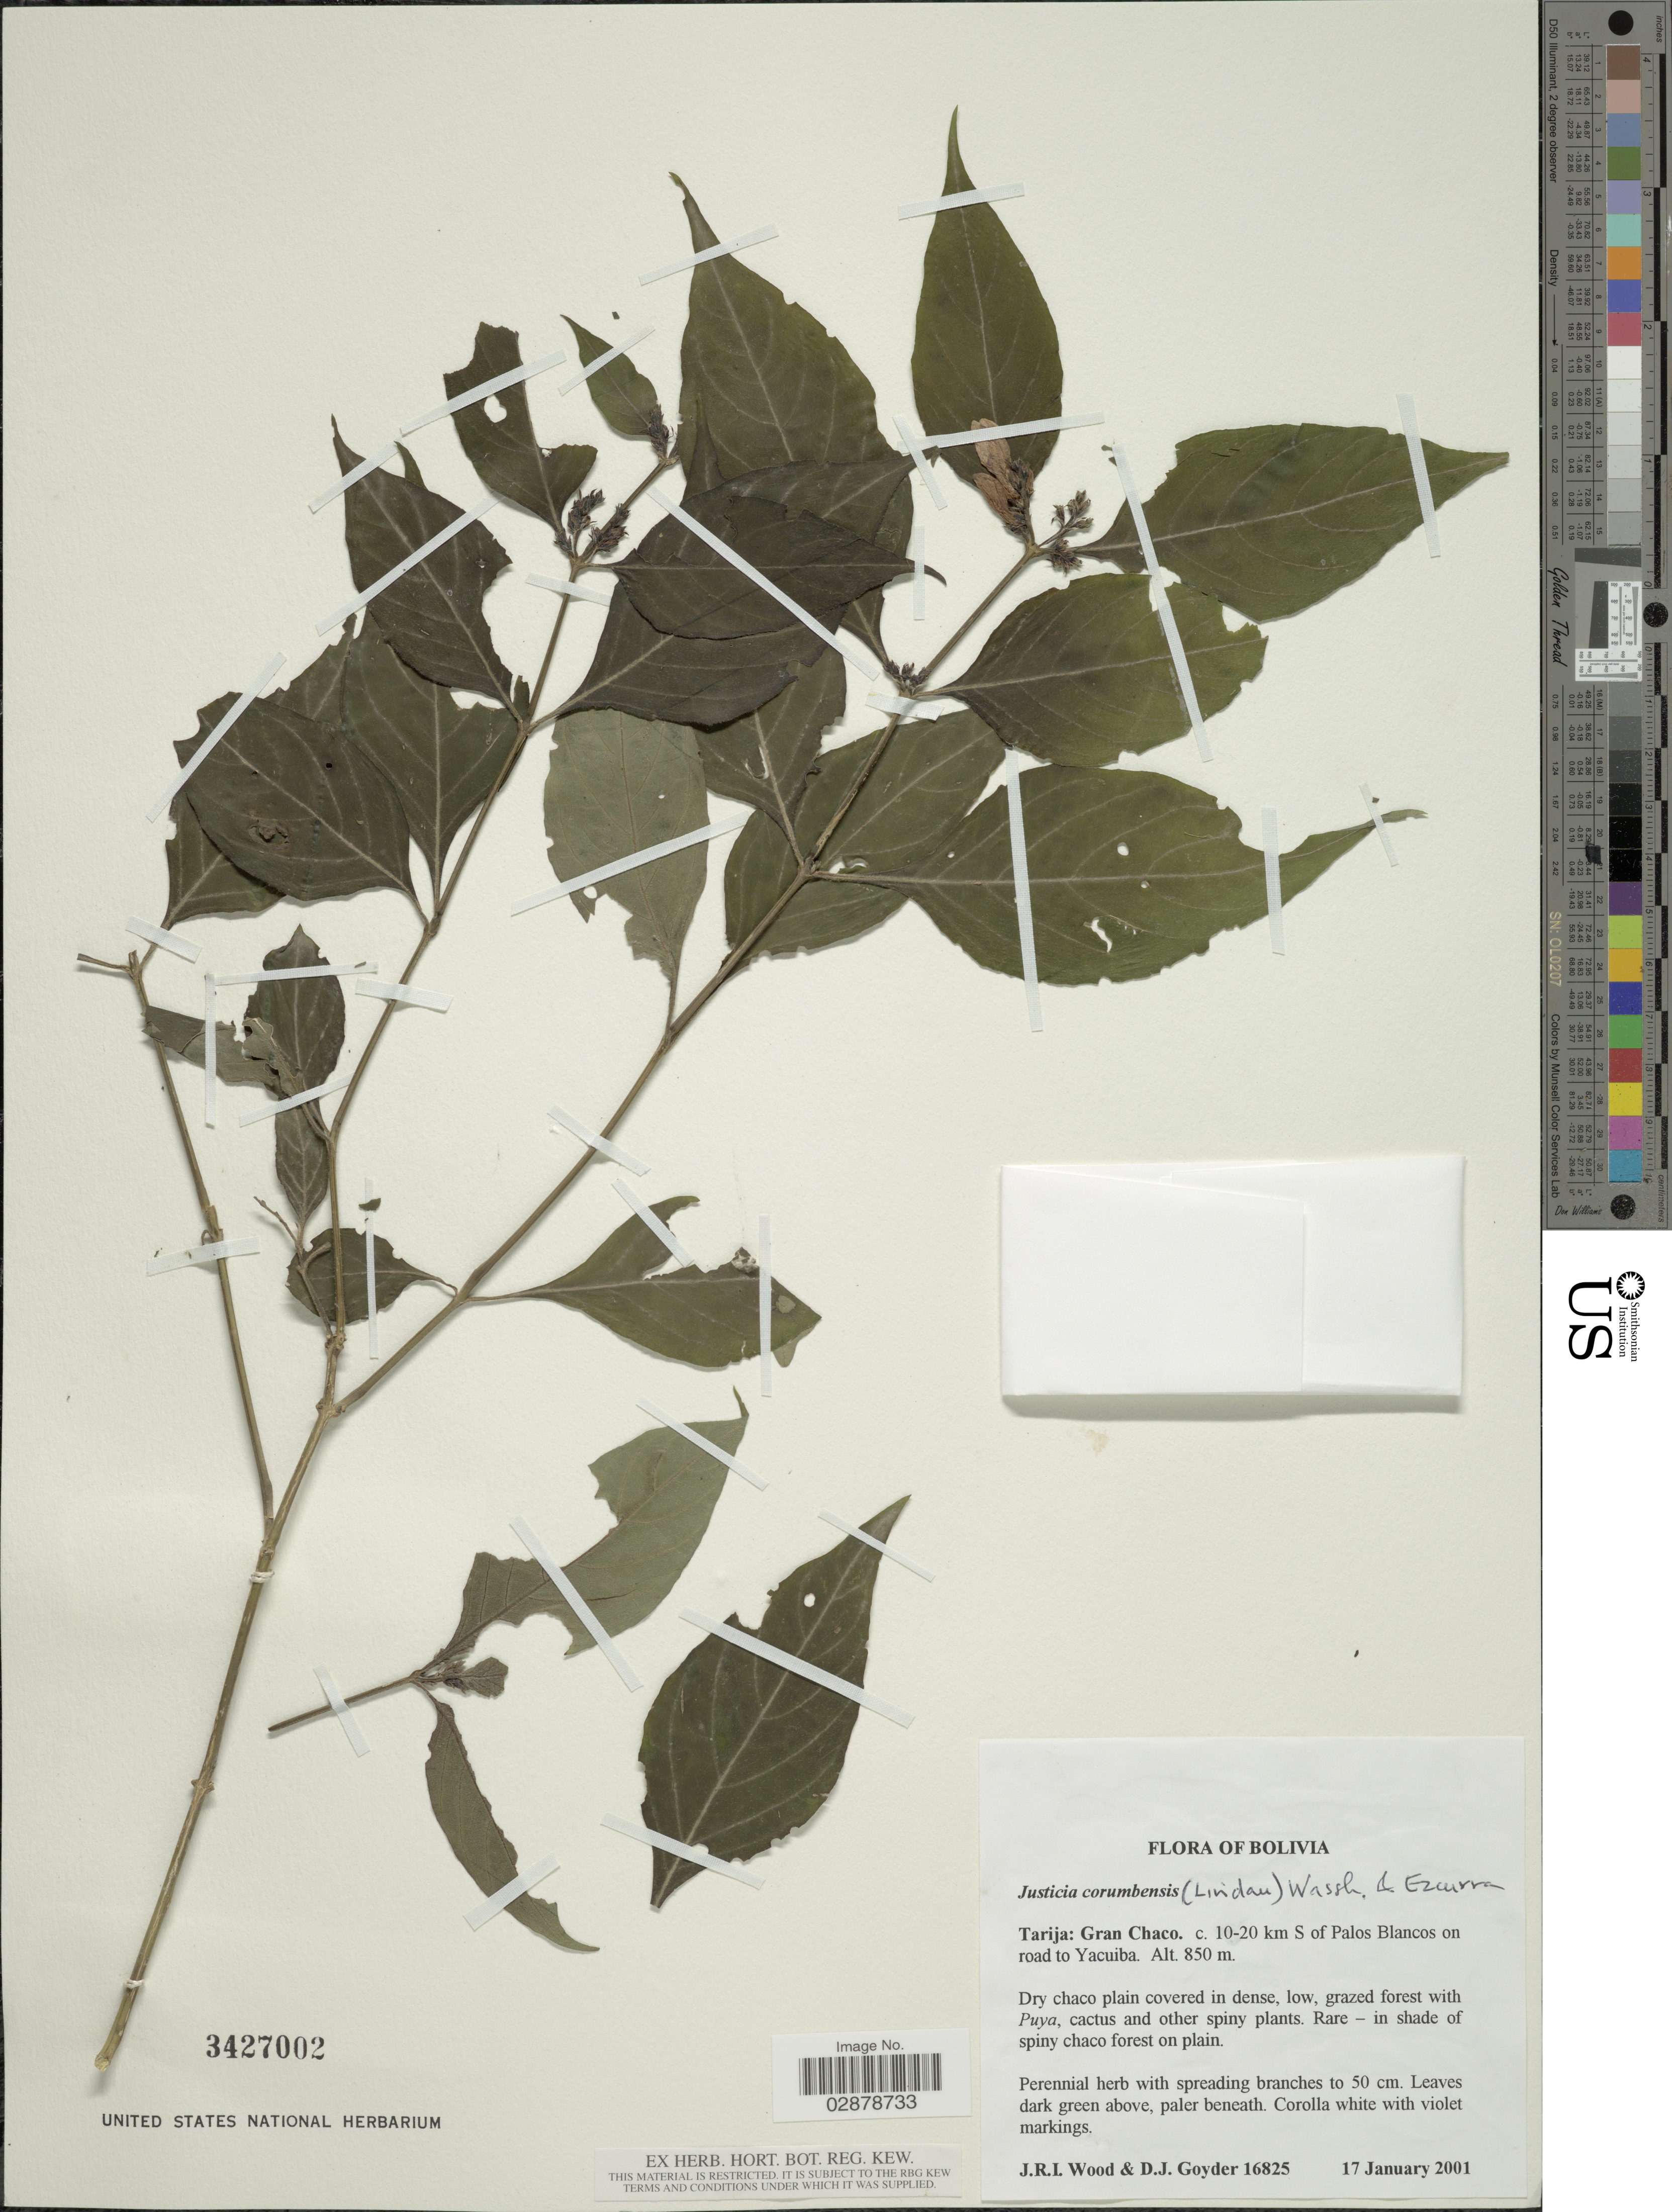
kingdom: Plantae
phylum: Tracheophyta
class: Magnoliopsida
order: Lamiales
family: Acanthaceae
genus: Justicia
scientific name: Justicia corumbensis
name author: (Lindau) Wassh. & C. Ezcurra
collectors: J. R. I. Wood & D. Goyder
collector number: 16825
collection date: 2001-01-17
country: Bolivia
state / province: Tarija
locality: Gran Chaco, c. 10-20 km S of Palos Blancos on road to Yacuiba.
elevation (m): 850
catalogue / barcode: US 3427002